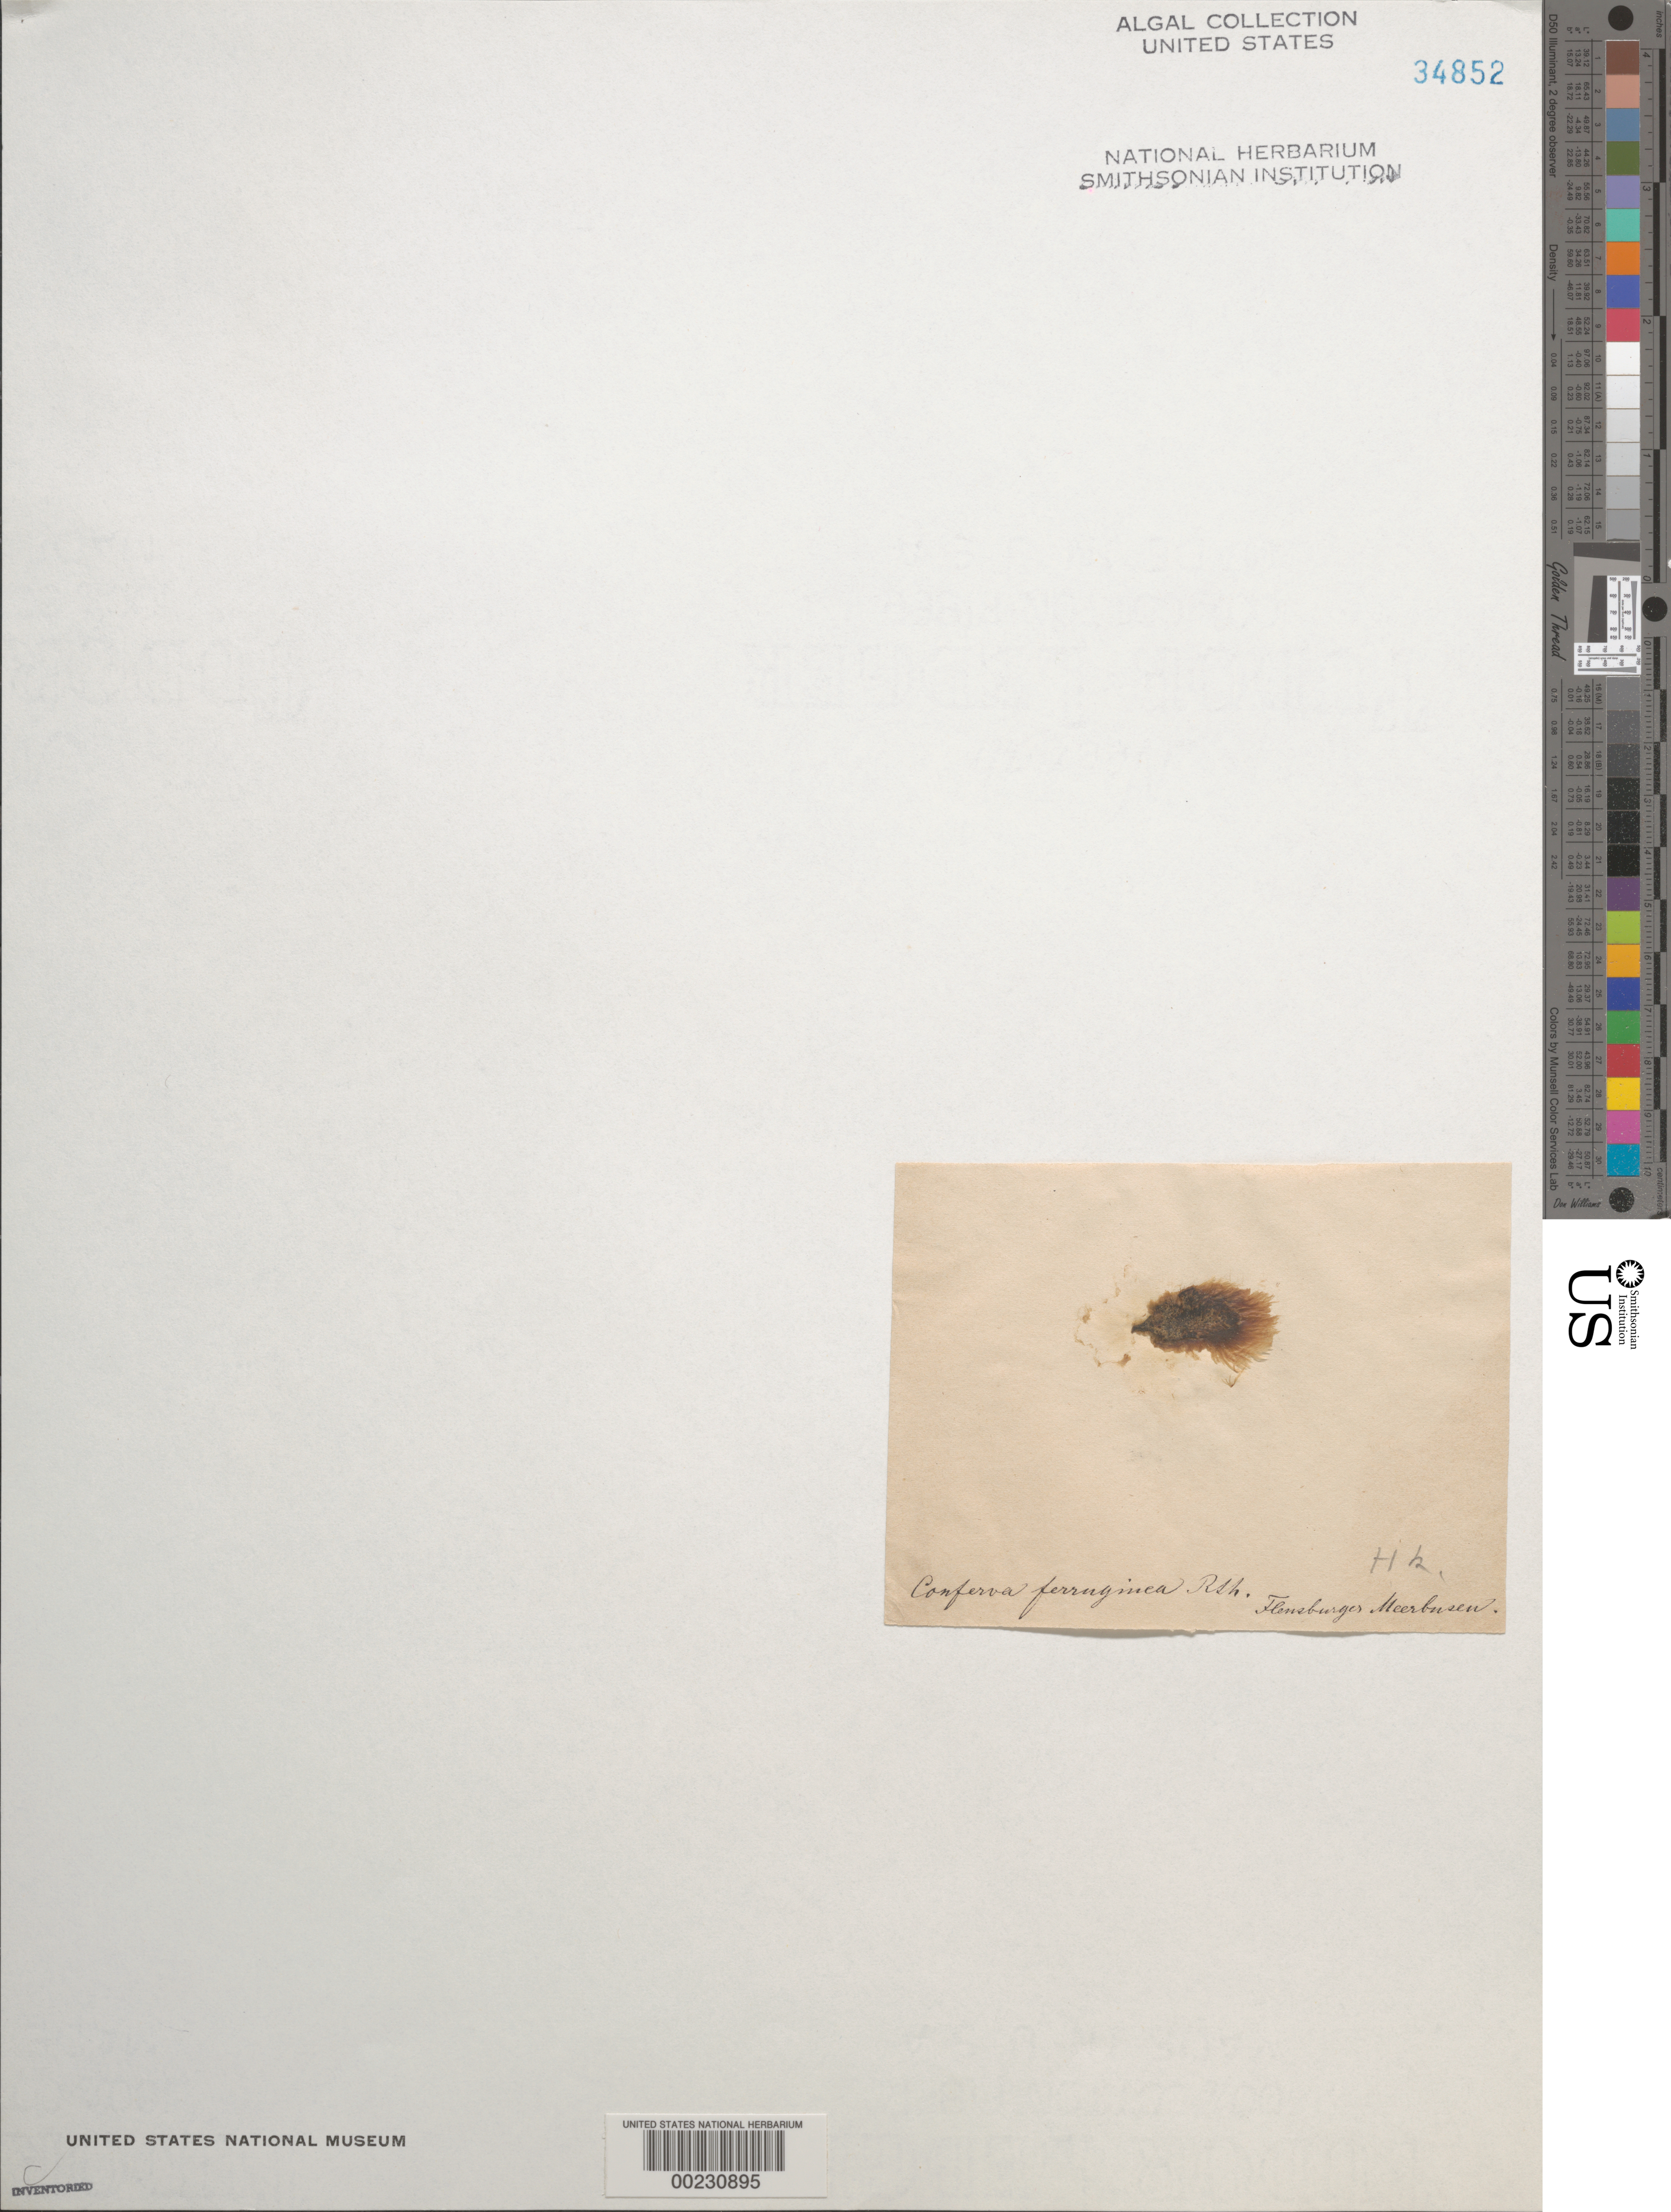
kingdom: Chromista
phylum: Ochrophyta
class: Phaeophyceae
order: Ectocarpales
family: Acinetosporaceae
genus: Pylaiella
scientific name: Pylaiella litoralis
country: Germany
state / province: Schleswig-holstein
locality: Flensburger meerbusen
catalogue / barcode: US 34852